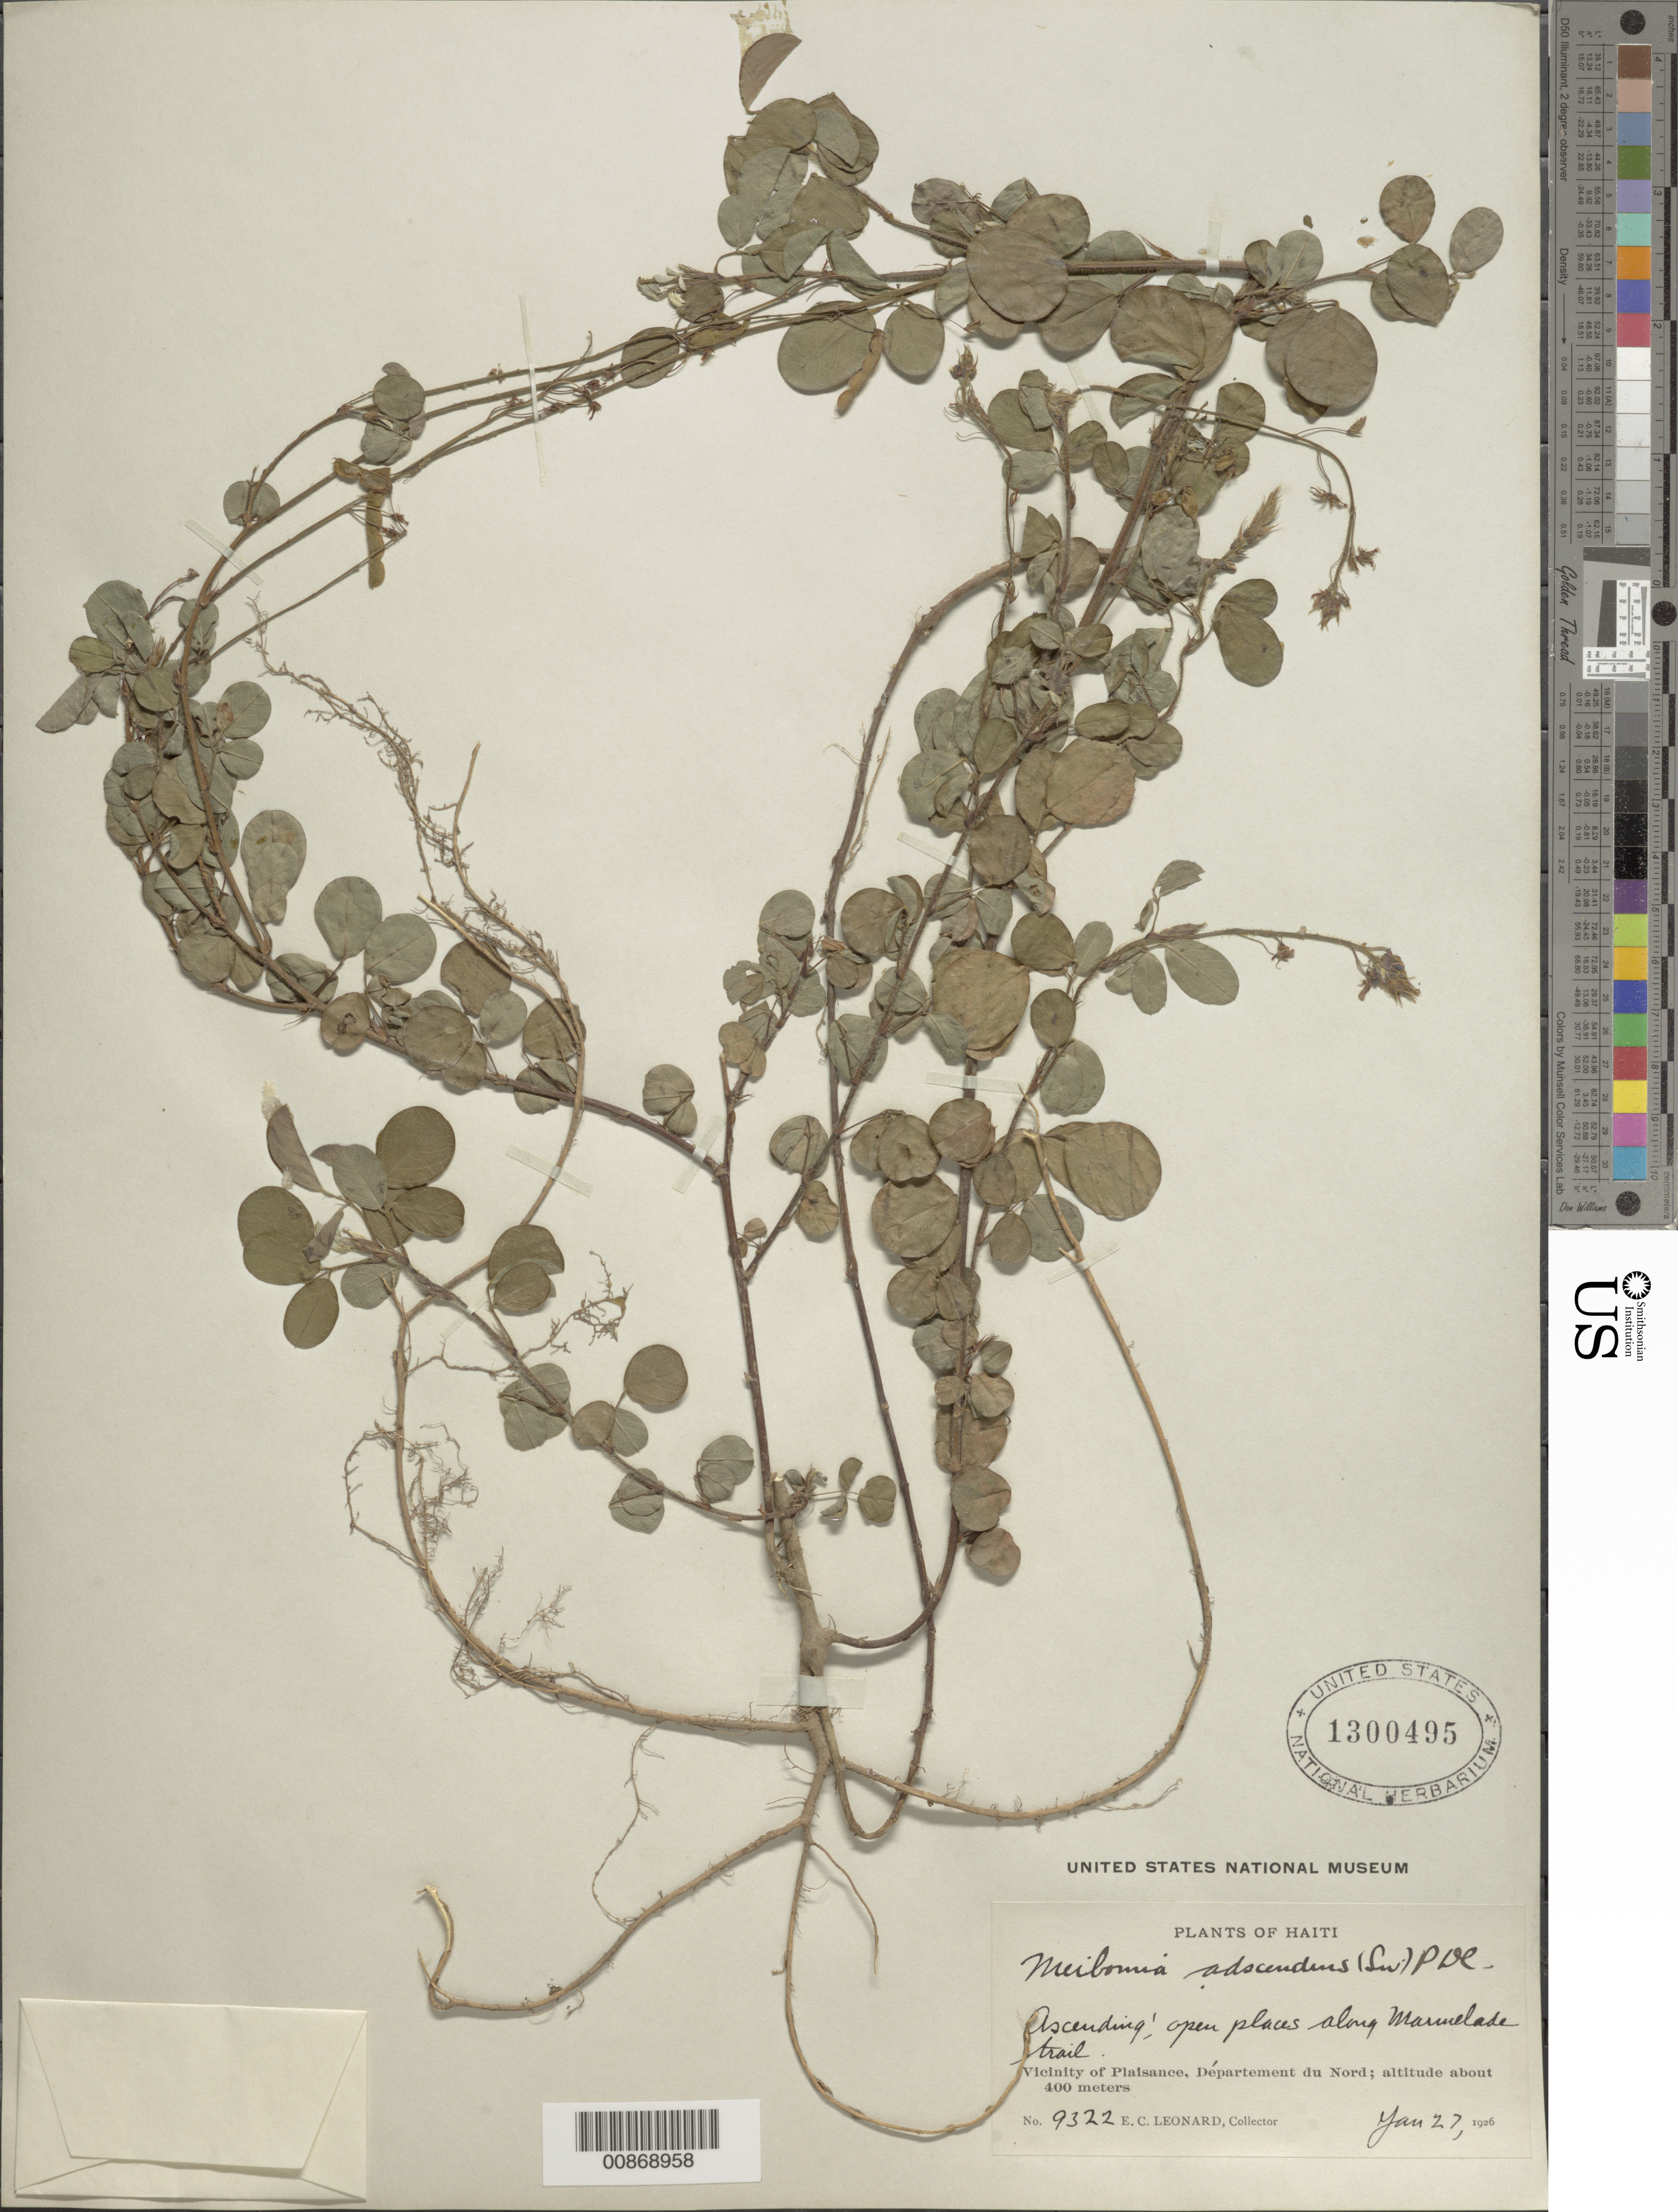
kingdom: Plantae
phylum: Tracheophyta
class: Magnoliopsida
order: Fabales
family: Fabaceae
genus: Grona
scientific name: Grona adscendens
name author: (Sw.) H. Ohashi & K. Ohashi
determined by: Strong, Mark T., (BOT), Smithsonian Institution - National Museum of Natural History (UNITED STATES)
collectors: E. C. Leonard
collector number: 9322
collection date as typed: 27 Jan 1926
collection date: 1926-01-27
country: Haiti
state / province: Nord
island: Hispaniola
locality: Vicinity of Plaisance. Along Marmelade trail.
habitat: Open places along trail.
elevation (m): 400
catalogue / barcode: US 1300495